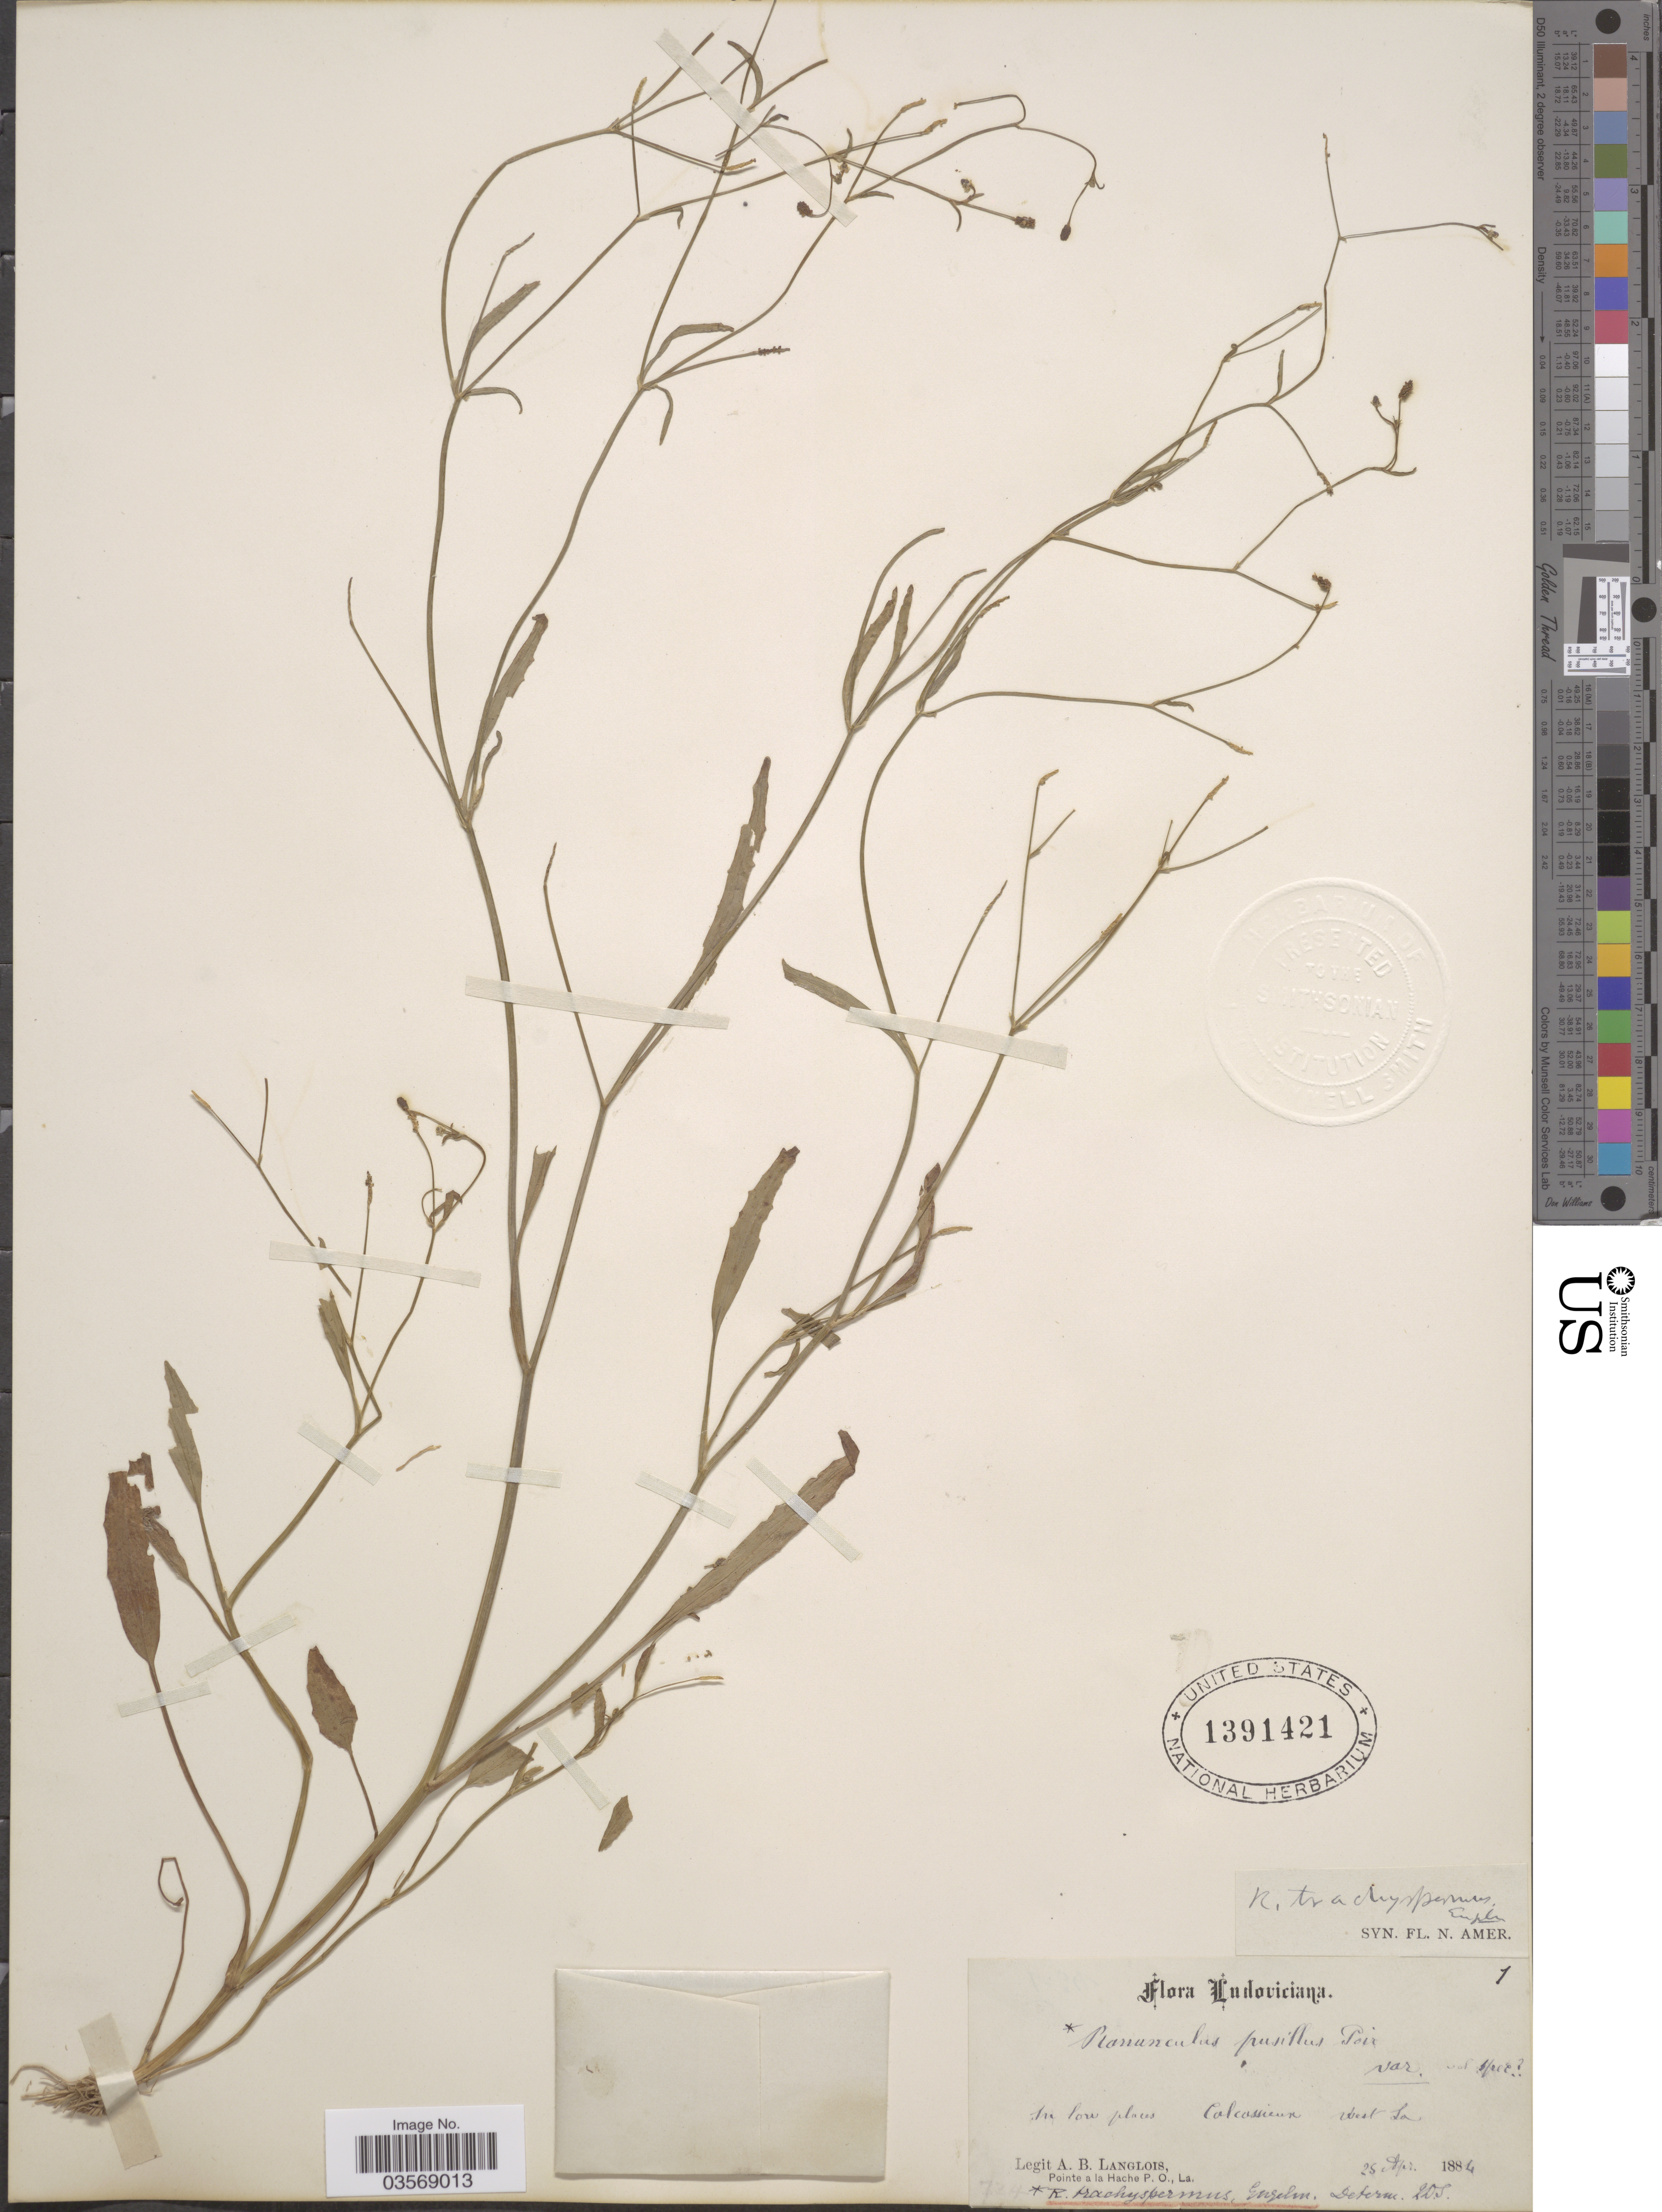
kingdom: Plantae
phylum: Tracheophyta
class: Magnoliopsida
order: Ranunculales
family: Ranunculaceae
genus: Ranunculus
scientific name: Ranunculus pusillus var. angustifolius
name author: (Engelm.) L.D. Benson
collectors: A. Langlois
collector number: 1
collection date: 1884-04-25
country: United States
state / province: Louisiana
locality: Ludoviciana. Colcossieux West La.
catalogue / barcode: US 1391421